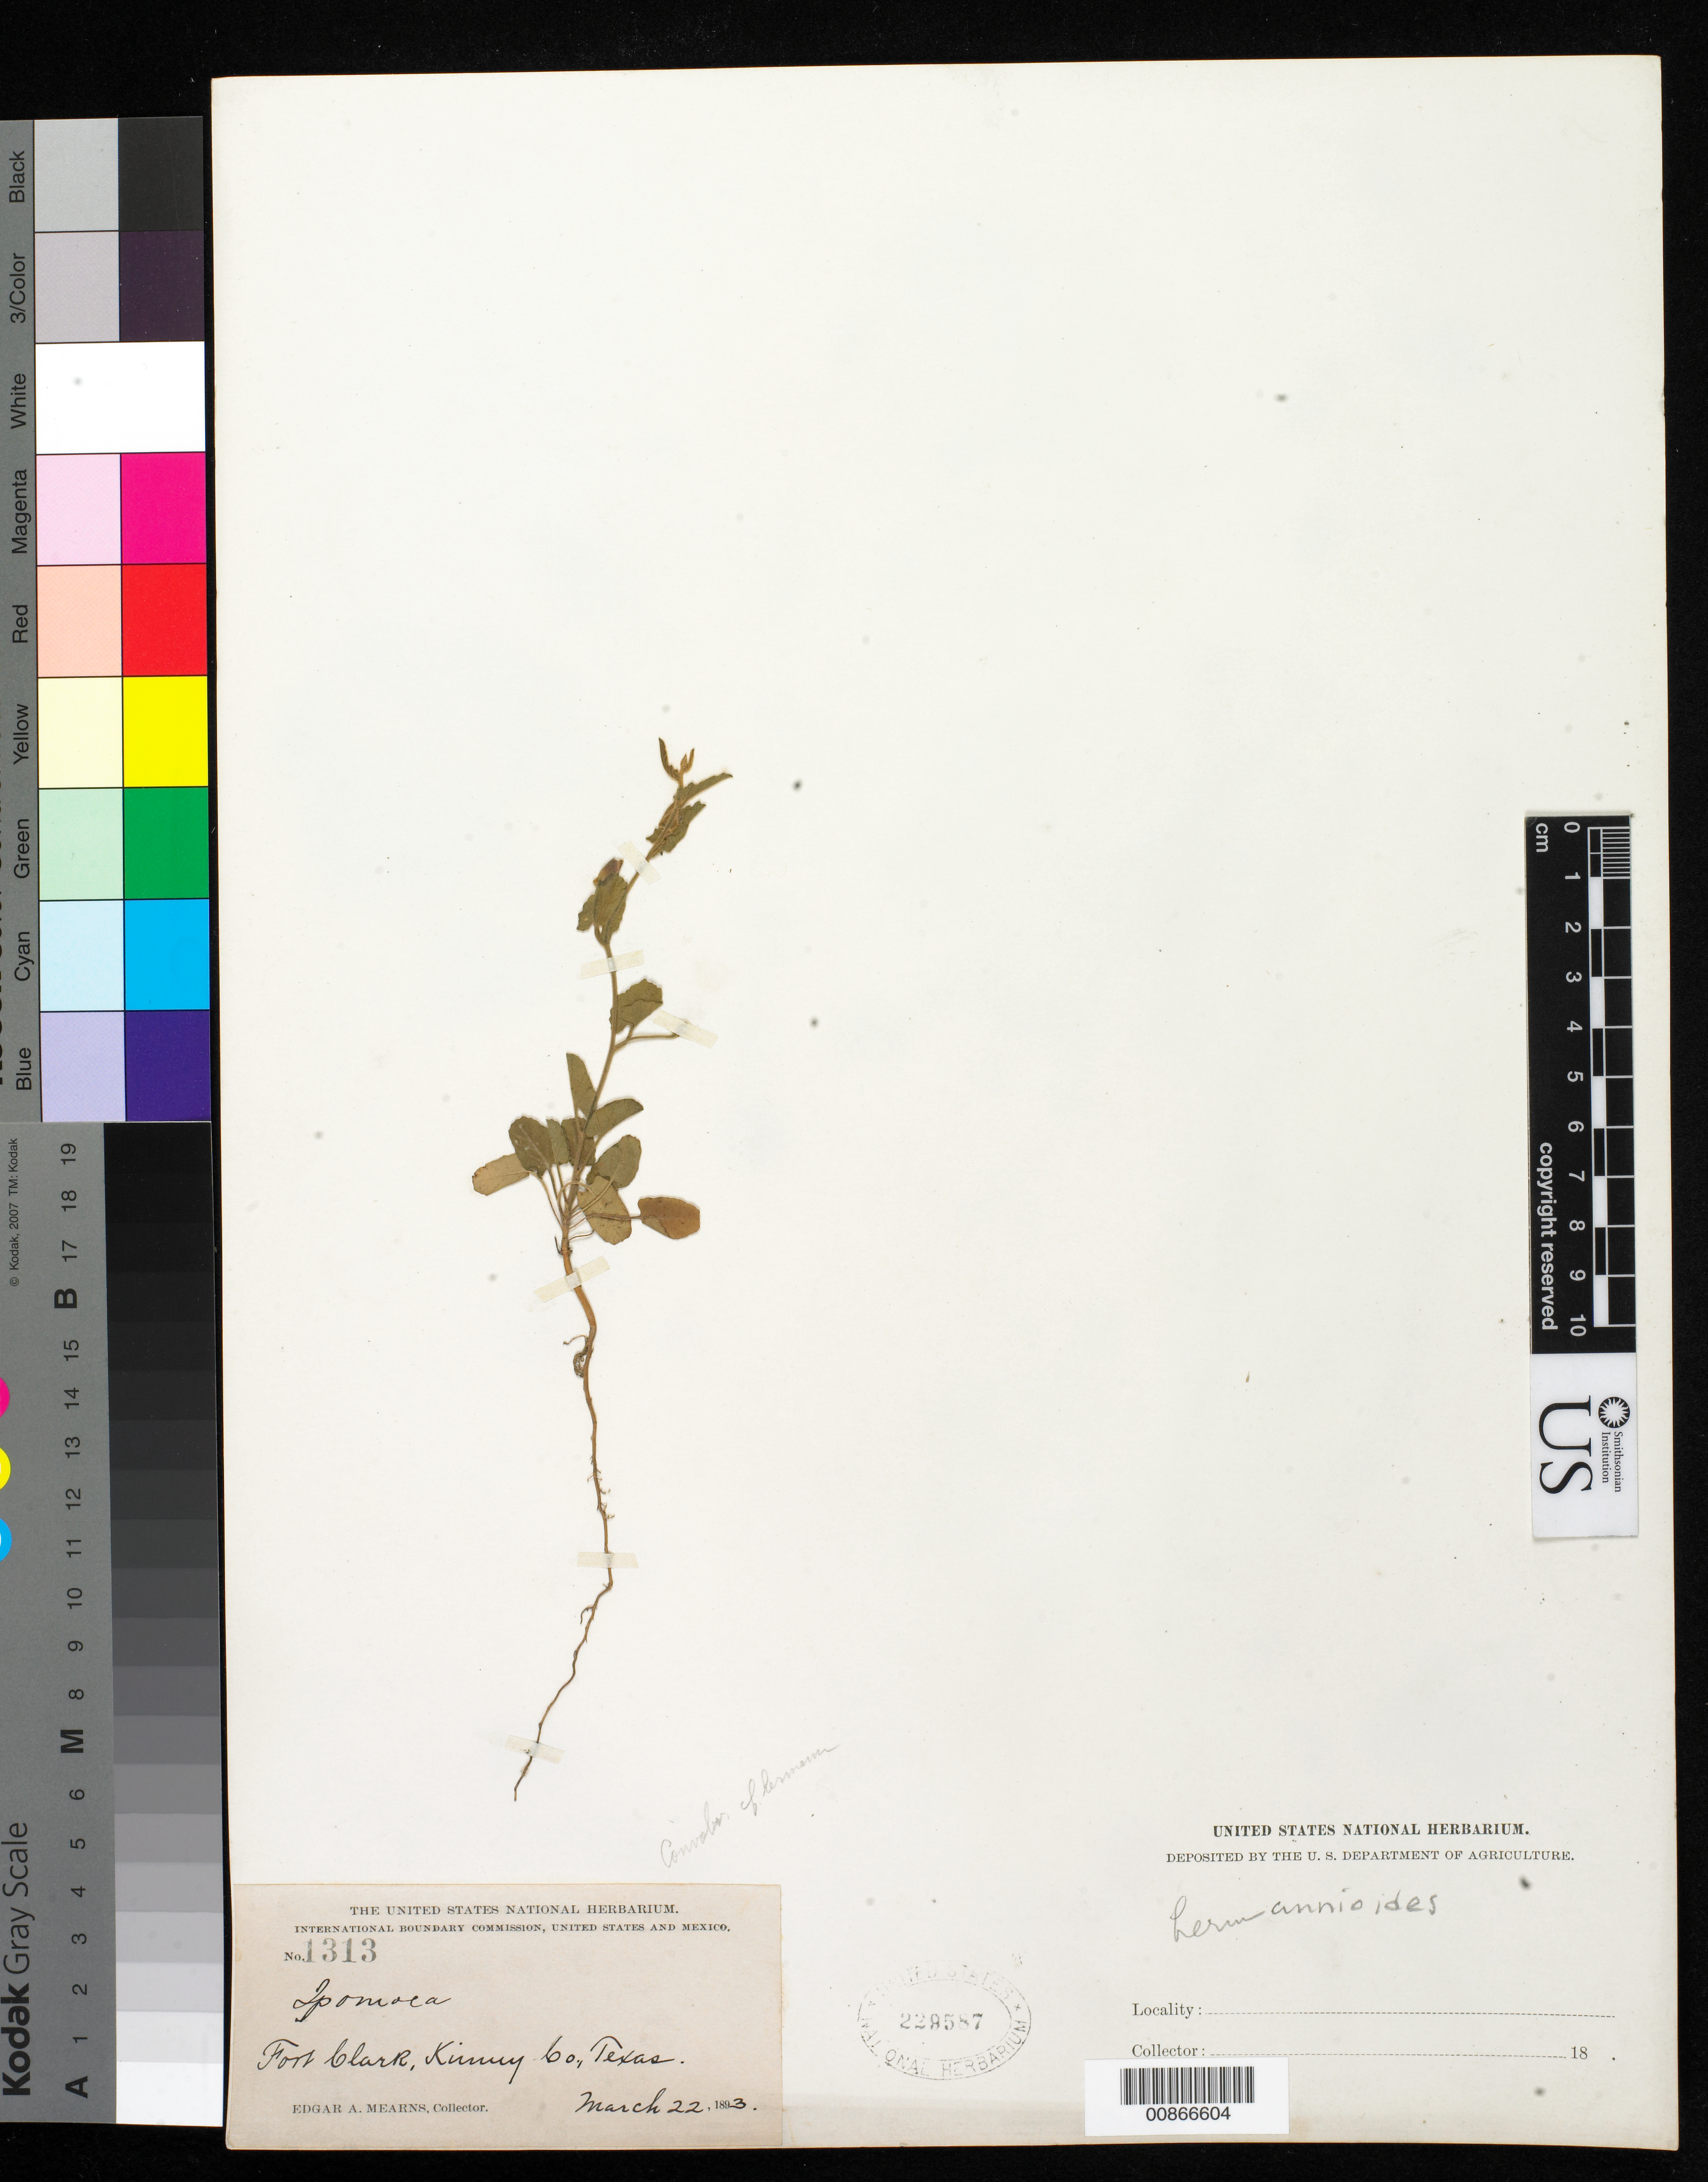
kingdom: Plantae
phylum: Tracheophyta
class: Magnoliopsida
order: Solanales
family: Convolvulaceae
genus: Convolvulus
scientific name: Convolvulus hermannioides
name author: A. Gray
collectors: E. A. Mearns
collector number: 1313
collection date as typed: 22 Mar 1893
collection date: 1893-03-22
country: United States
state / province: Texas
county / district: Kinney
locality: Fort Clark, Kinney County, Texas.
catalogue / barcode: US 229587